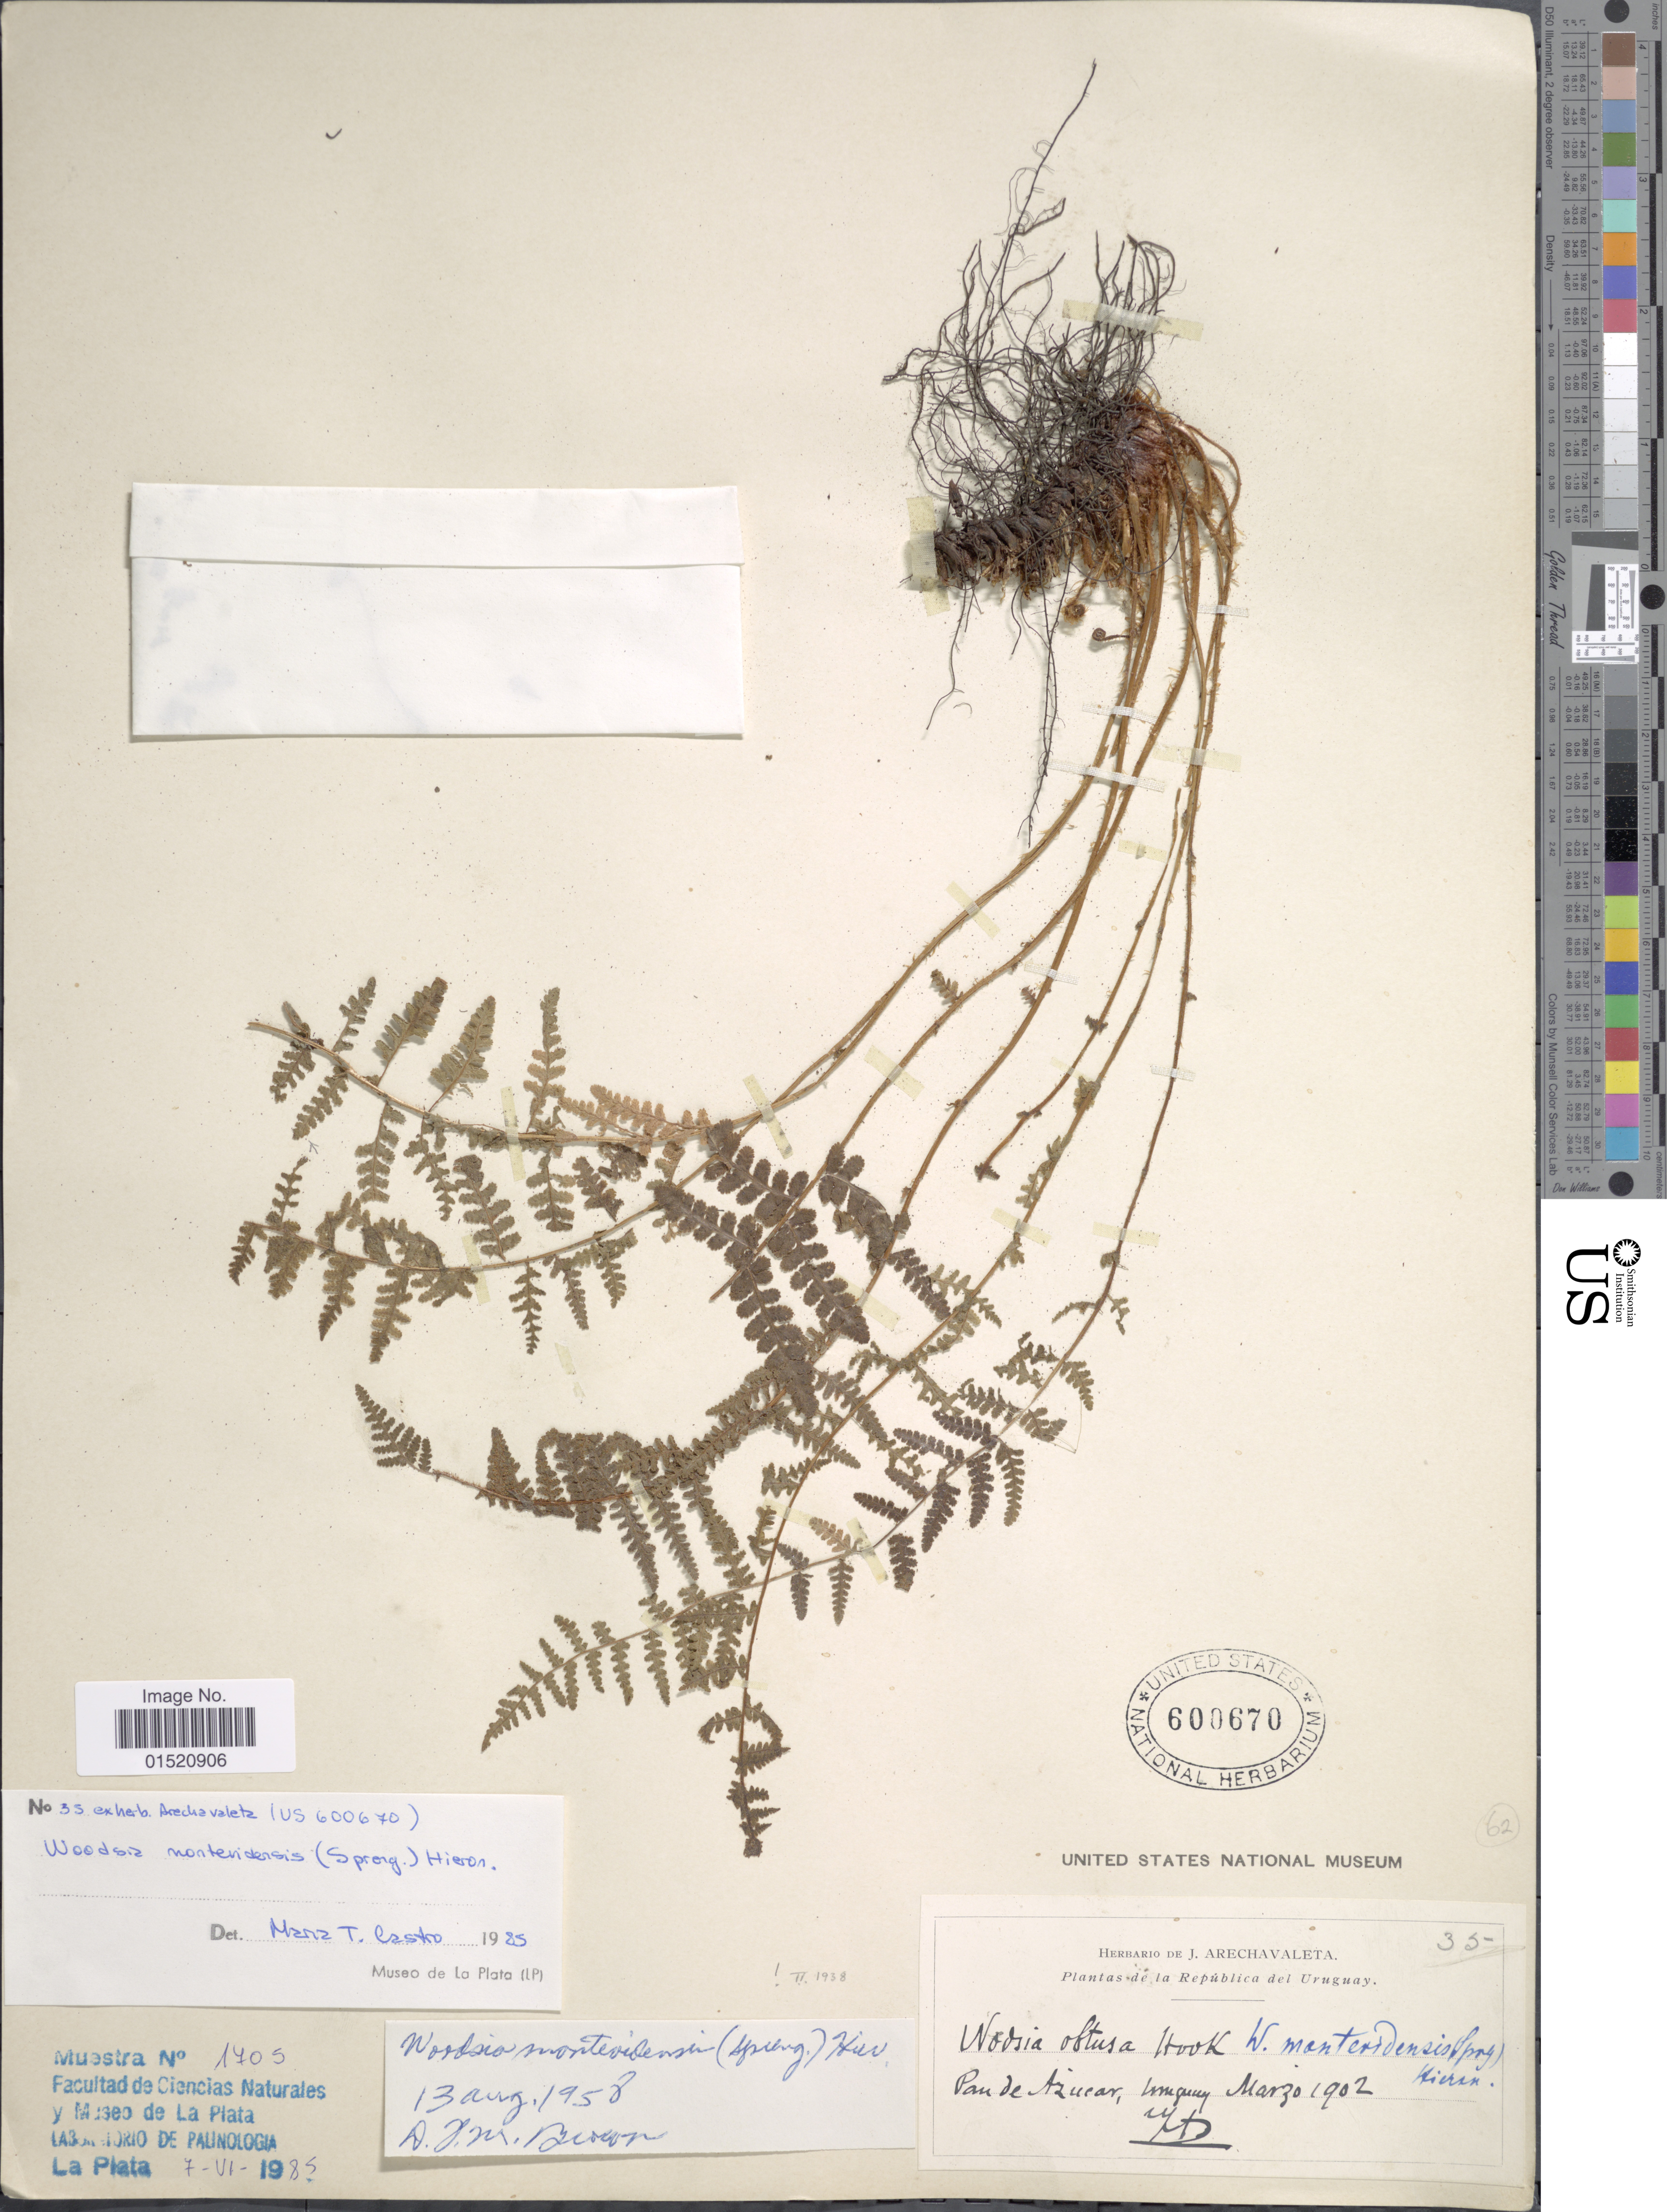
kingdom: Plantae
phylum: Tracheophyta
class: Polypodiopsida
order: Polypodiales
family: Woodsiaceae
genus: Woodsia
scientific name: Woodsia montevidensis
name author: (Spreng.) Hieron.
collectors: J. Arechavaleta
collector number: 35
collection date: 1902-03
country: Uruguay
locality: Pan de Azucar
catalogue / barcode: US 600670